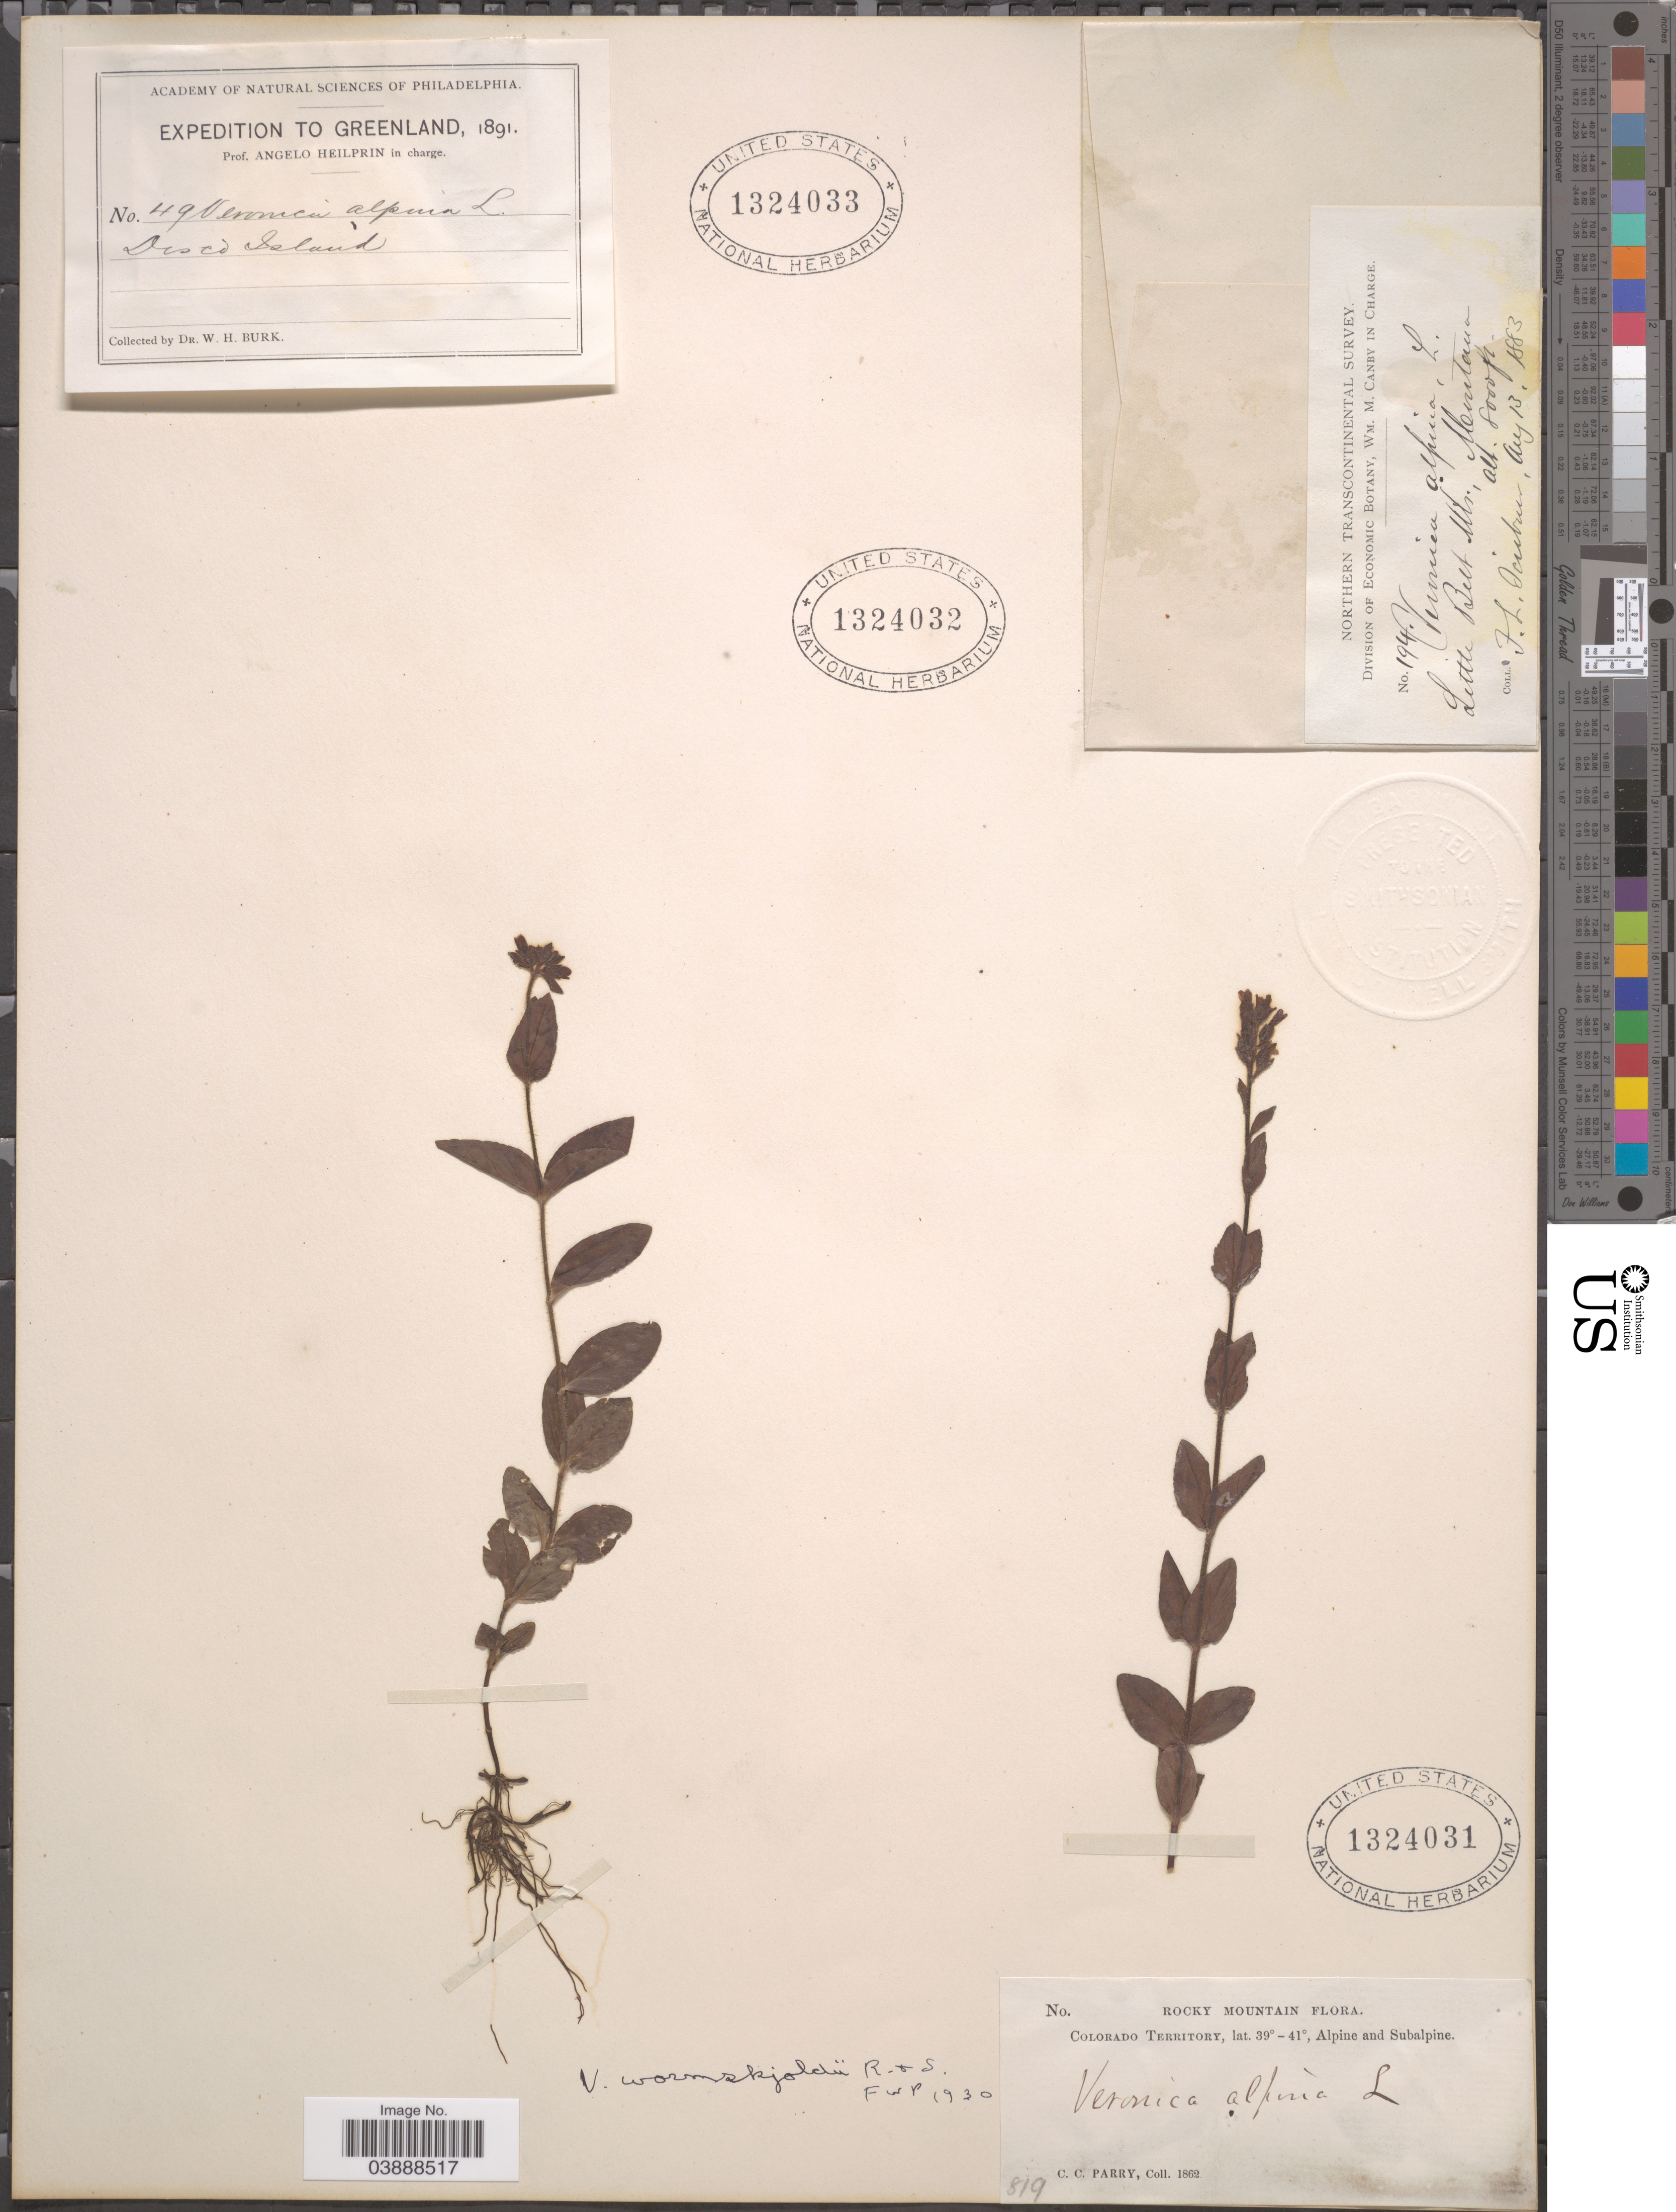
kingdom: Plantae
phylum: Tracheophyta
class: Magnoliopsida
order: Lamiales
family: Plantaginaceae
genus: Veronica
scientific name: Veronica wormskjoldii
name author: Roem. & Schult.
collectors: C. C. Parry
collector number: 819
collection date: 1862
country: United States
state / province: Colorado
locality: Rocky Mountain. Alpine and Subalpine.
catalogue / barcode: US 1324031